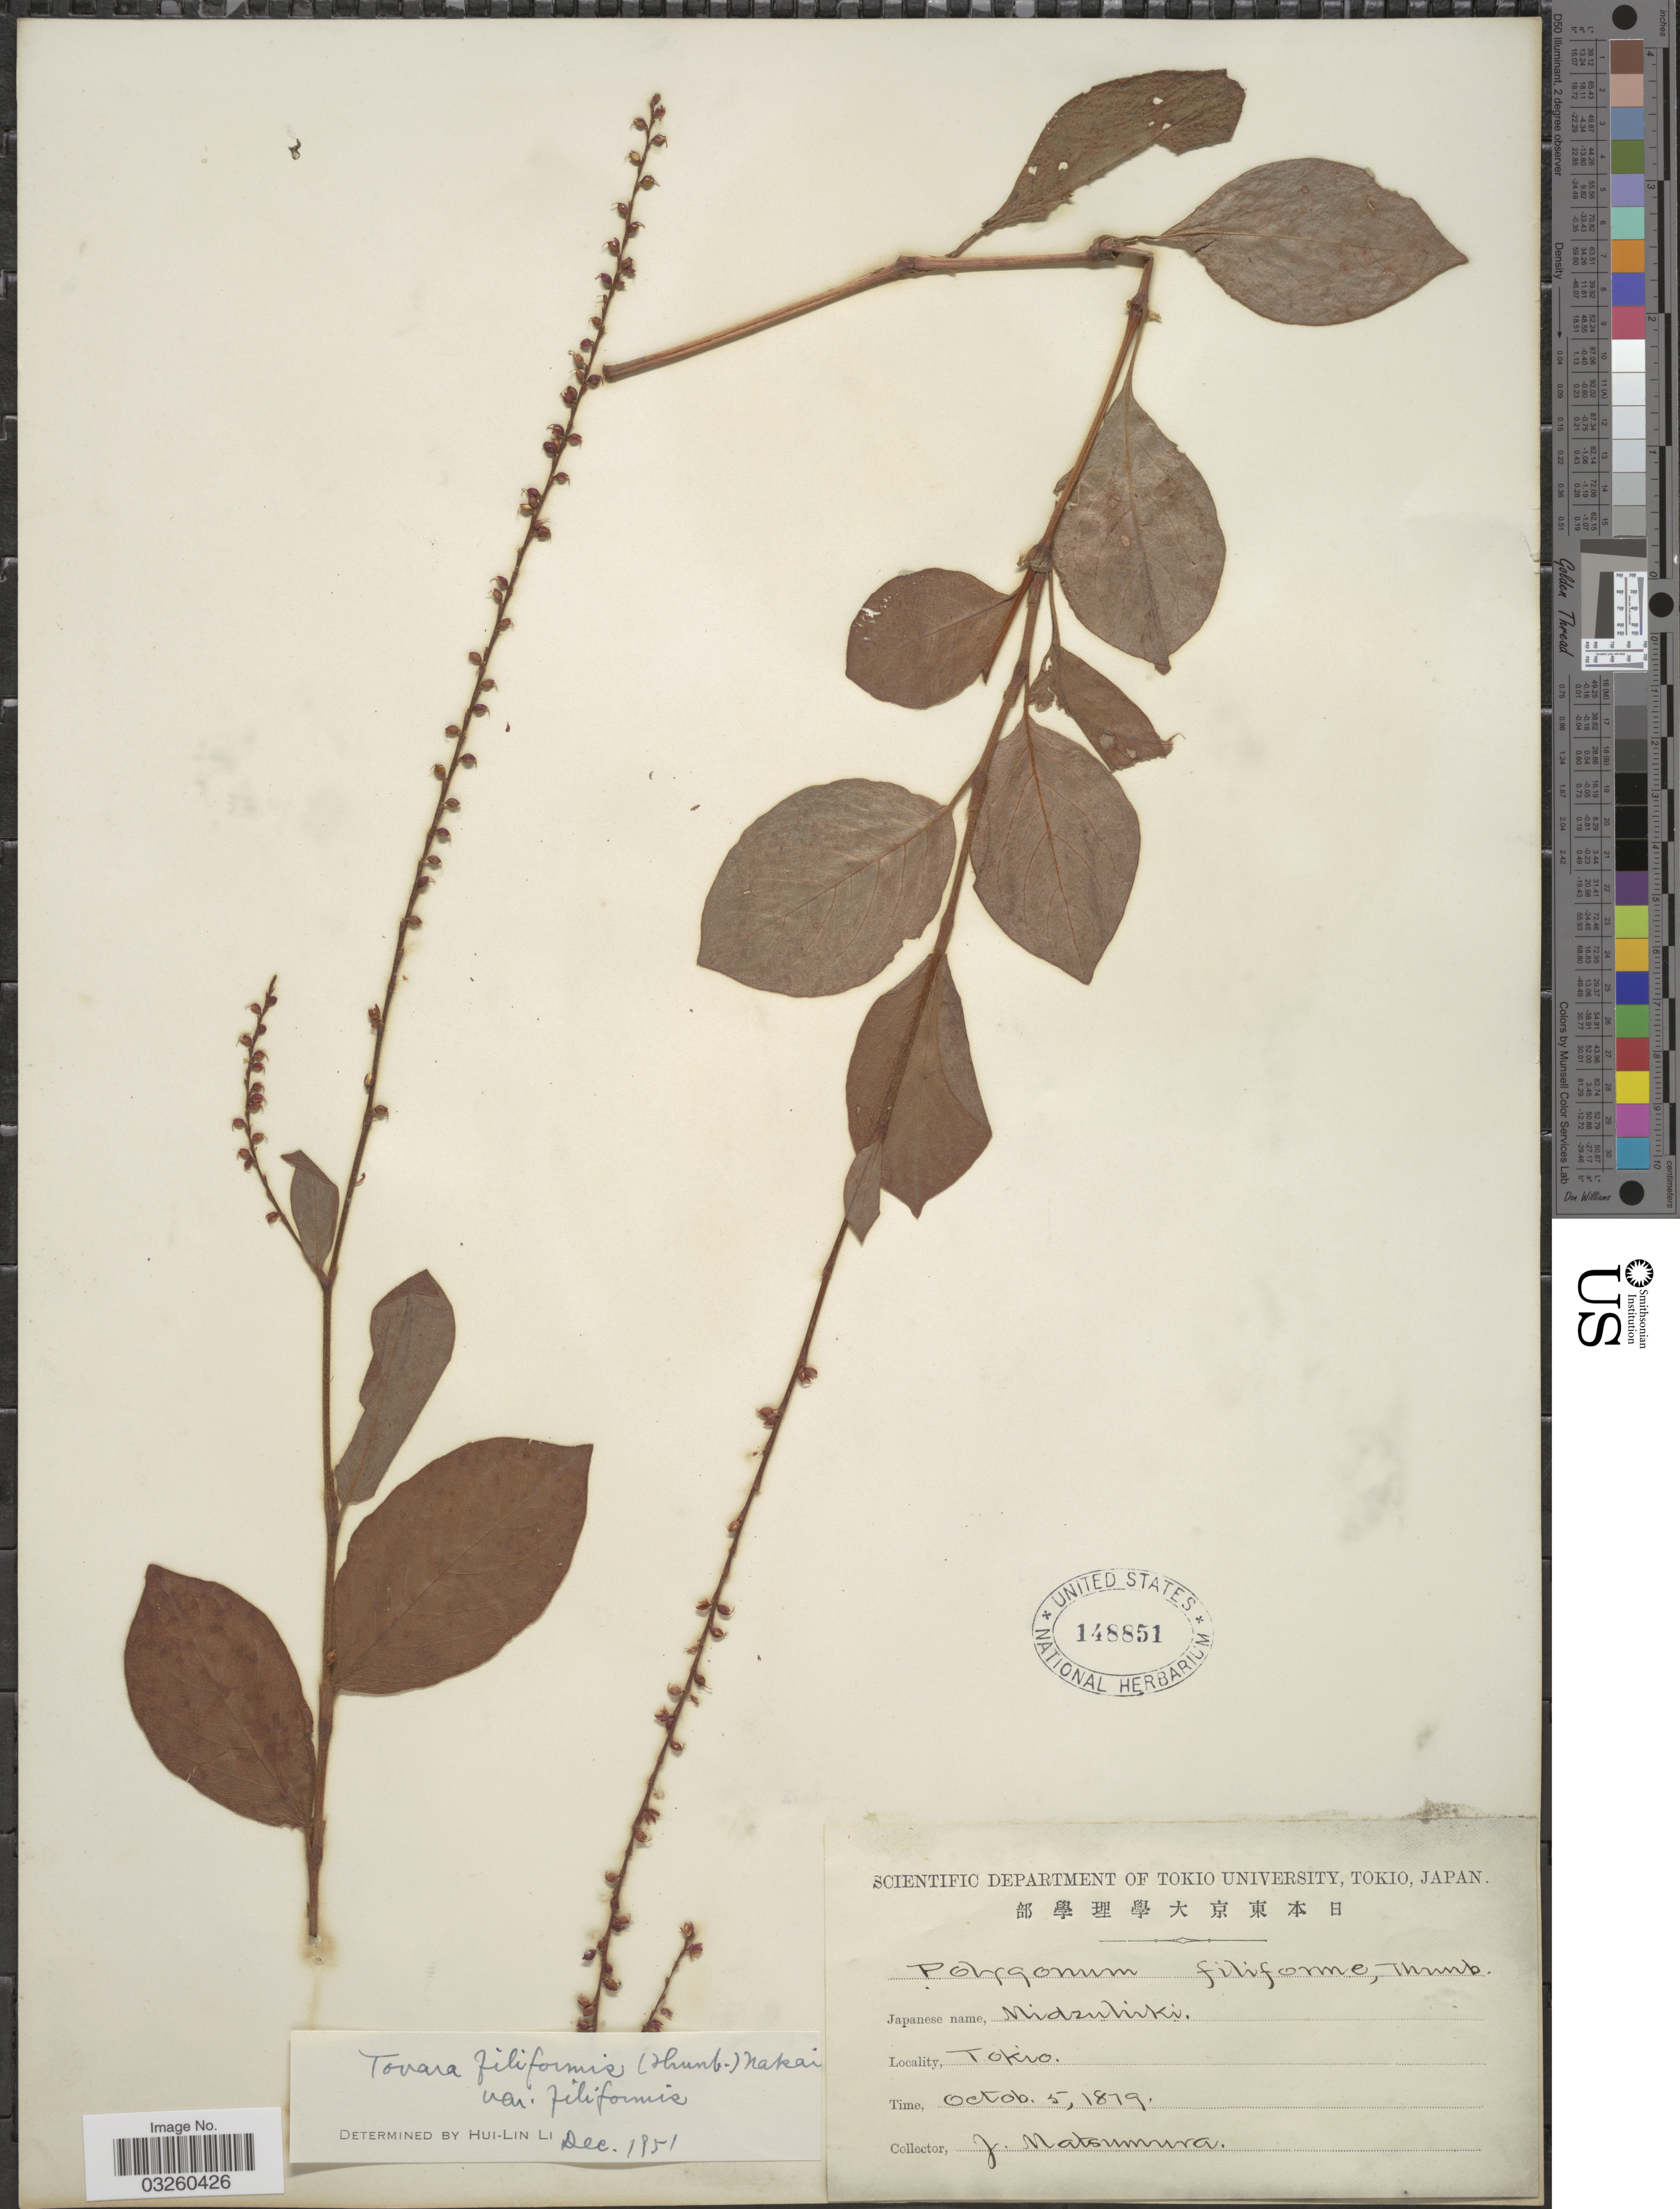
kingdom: Plantae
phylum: Tracheophyta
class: Magnoliopsida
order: Caryophyllales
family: Polygonaceae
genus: Persicaria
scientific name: Persicaria filiformis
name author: (Thunb.) Nakai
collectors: J. Matsumura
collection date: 1879-10-05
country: Japan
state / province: Tokyo, Federal City of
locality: Tokio.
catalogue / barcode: US 148851